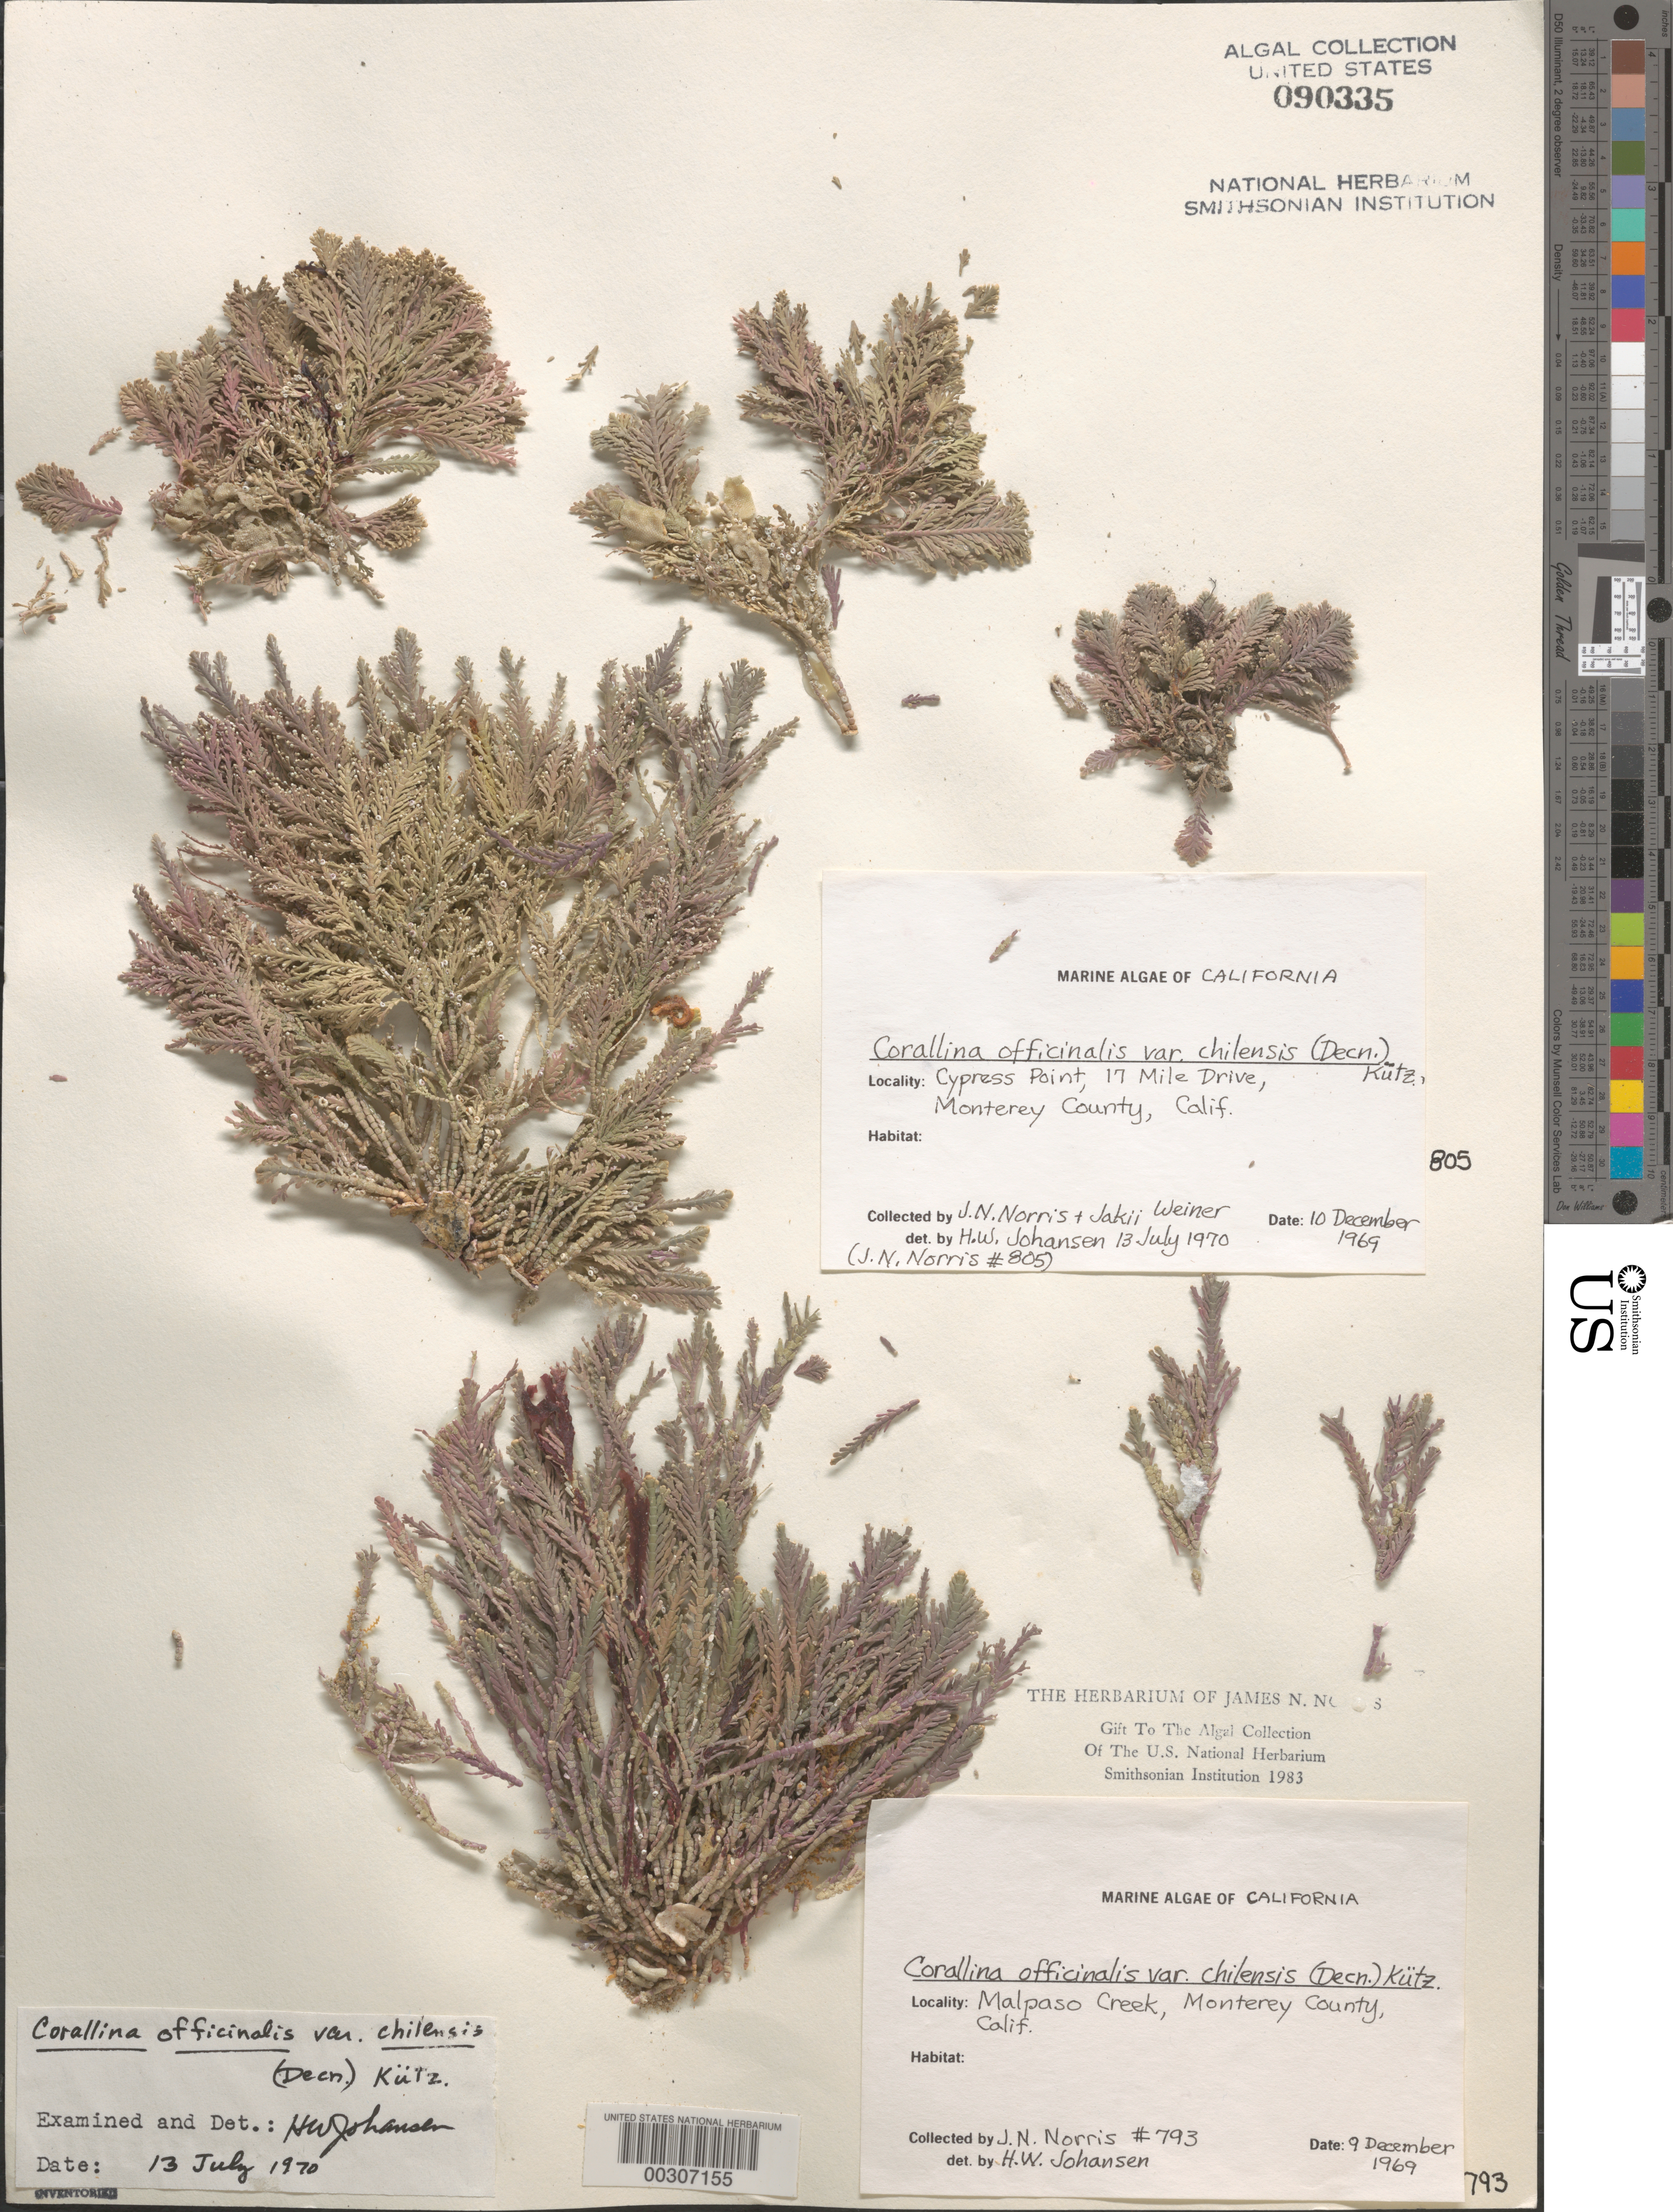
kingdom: Plantae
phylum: Rhodophyta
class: Florideophyceae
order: Corallinales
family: Corallinaceae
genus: Corallina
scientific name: Corallina officinalis var. chilensis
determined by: Johansen, H. W.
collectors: J. N. Norris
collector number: JN-793 & JN-805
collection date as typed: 09 Dec 1969 AND 10 Dec 1969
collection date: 1969-12-09,1969-12-10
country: United States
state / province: California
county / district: Monterey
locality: Malpaso Creek and Cypress Point, 17 Mile Drive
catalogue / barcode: US 90335